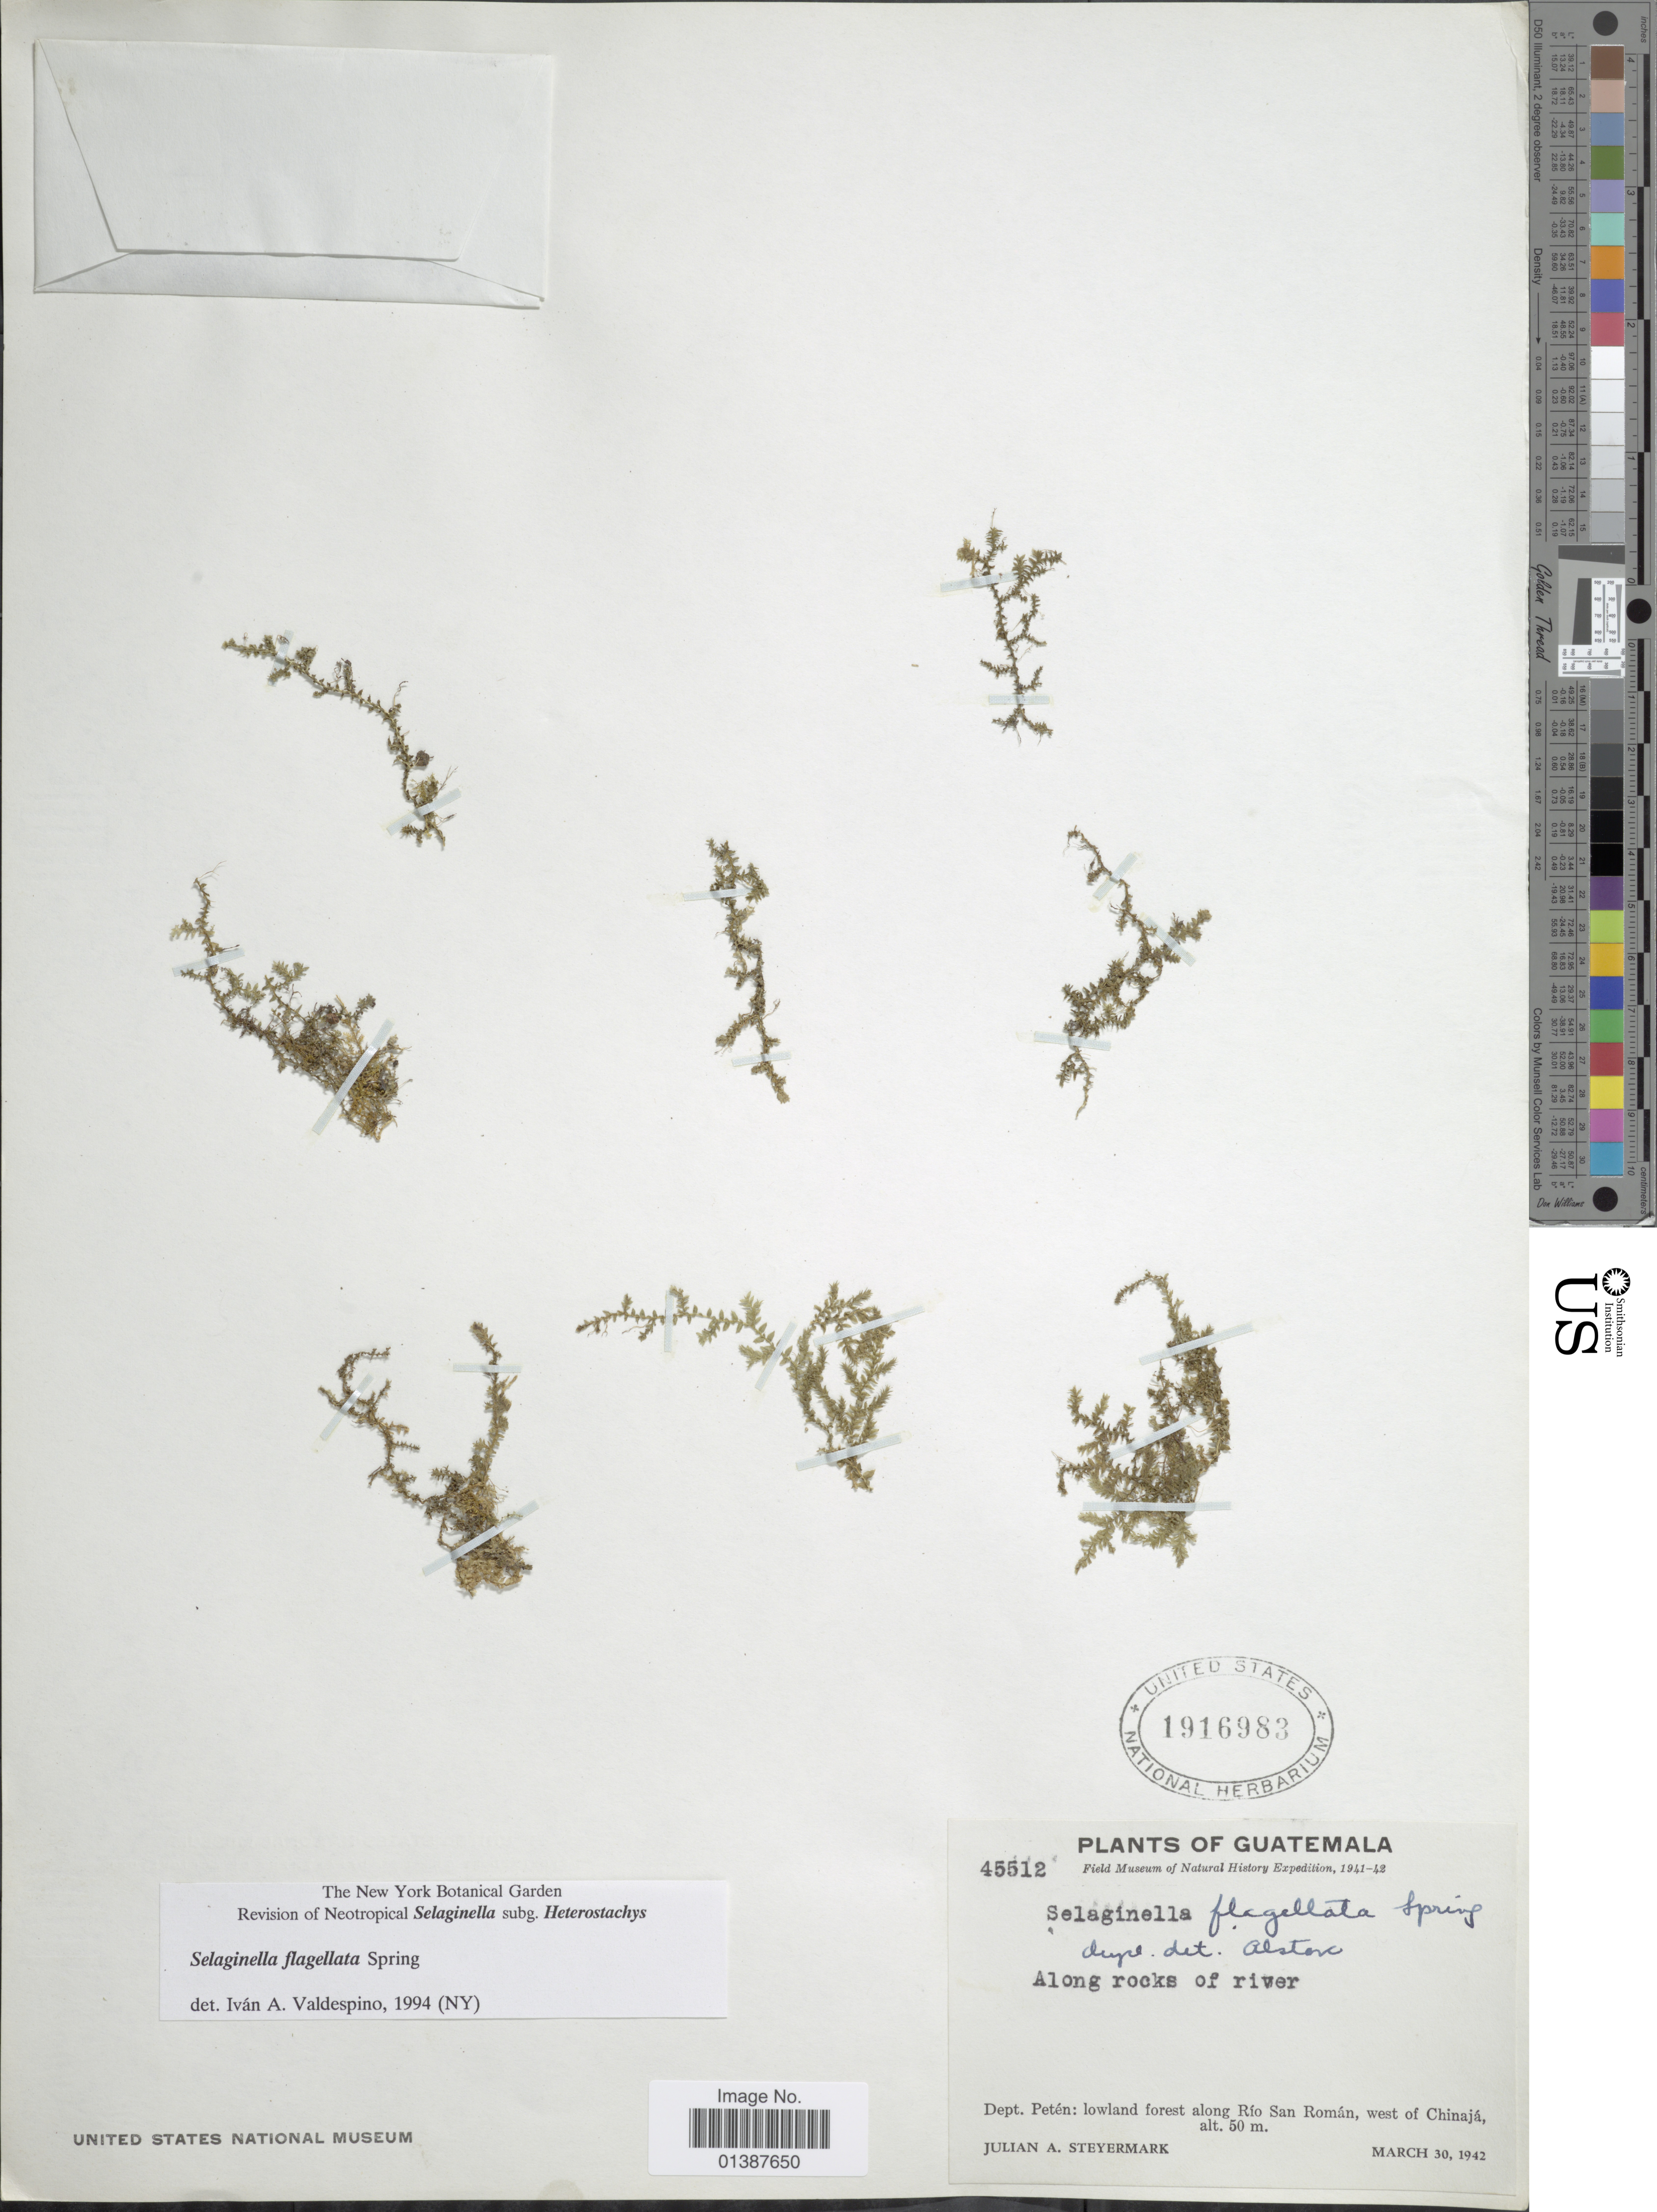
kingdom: Plantae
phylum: Tracheophyta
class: Lycopodiopsida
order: Selaginellales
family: Selaginellaceae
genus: Selaginella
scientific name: Selaginella flagellata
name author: Spring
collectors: J. Steyermark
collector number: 45512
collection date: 1942-03-30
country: Guatemala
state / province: El Petén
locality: Dept. Petén: lowland forest along Río San Román, west of Chinajá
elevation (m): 50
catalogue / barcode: US 1916983